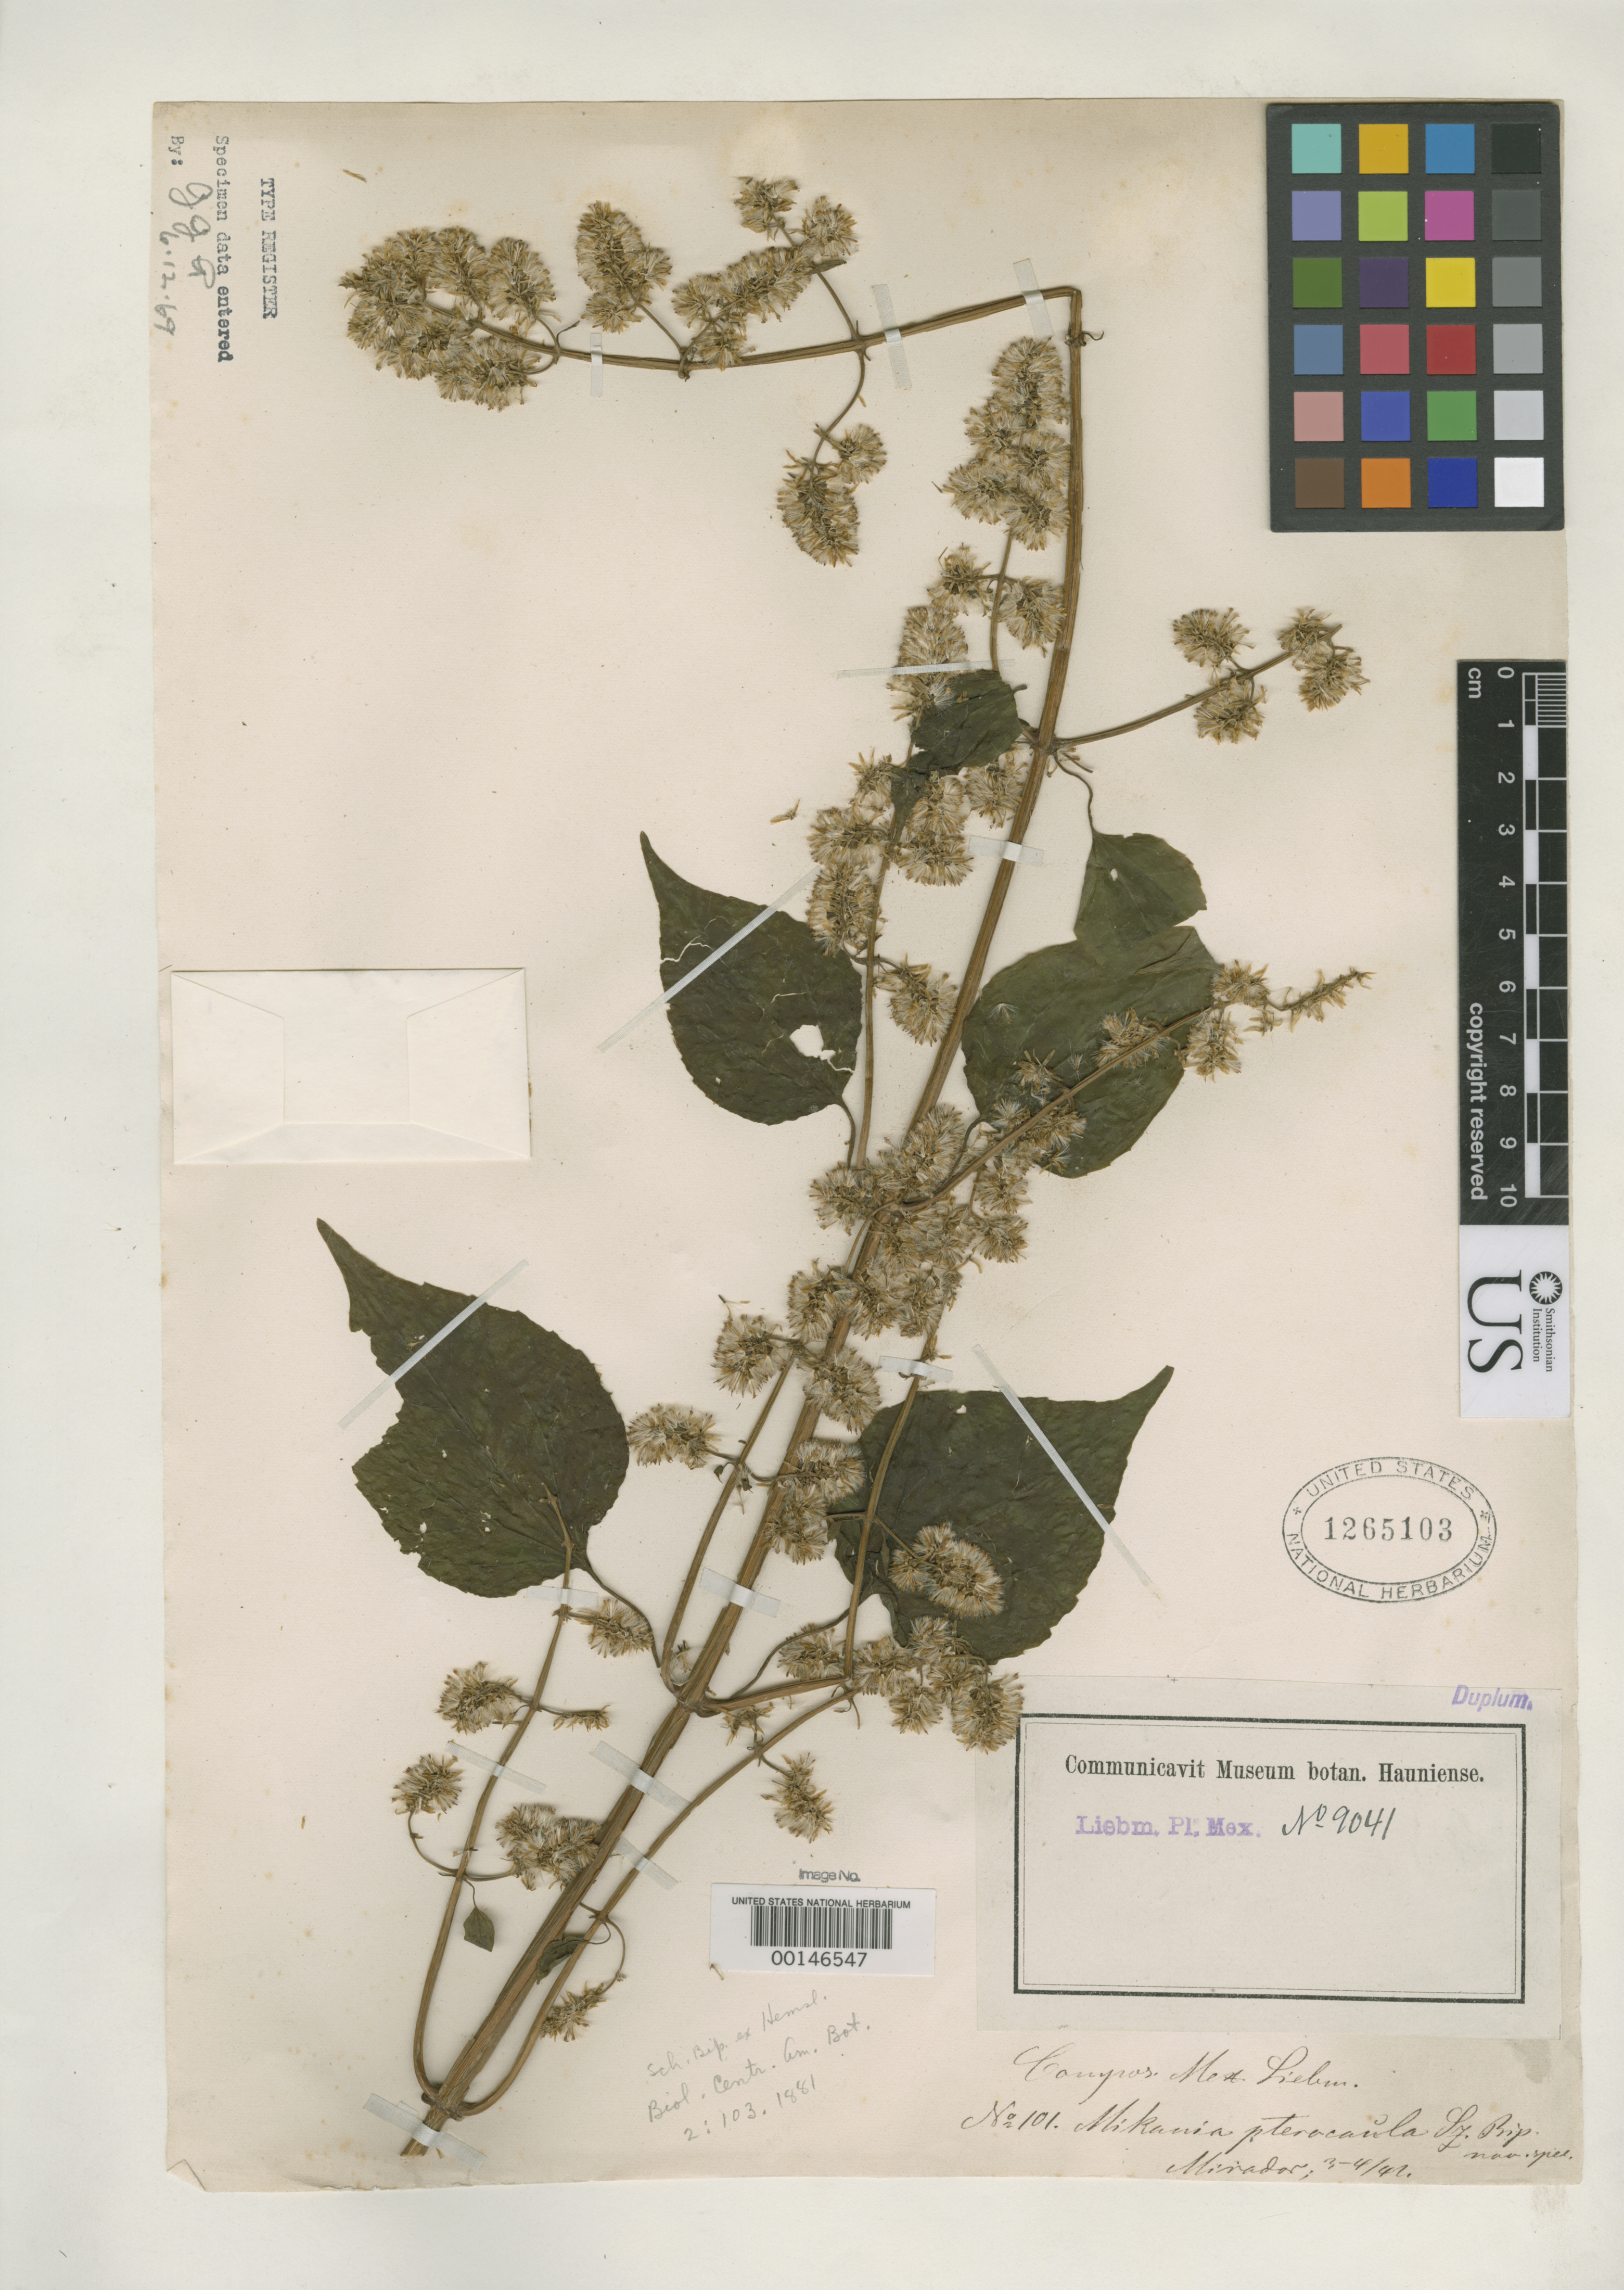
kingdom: Plantae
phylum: Tracheophyta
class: Magnoliopsida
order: Asterales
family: Asteraceae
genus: Mikania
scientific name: Mikania pterocaula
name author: Sch. Bip. ex Klatt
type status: Isotype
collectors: F. M. Liebmann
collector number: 101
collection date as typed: Mar 1842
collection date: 1842-03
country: Mexico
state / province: Veracruz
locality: Mirador.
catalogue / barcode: US 1265103